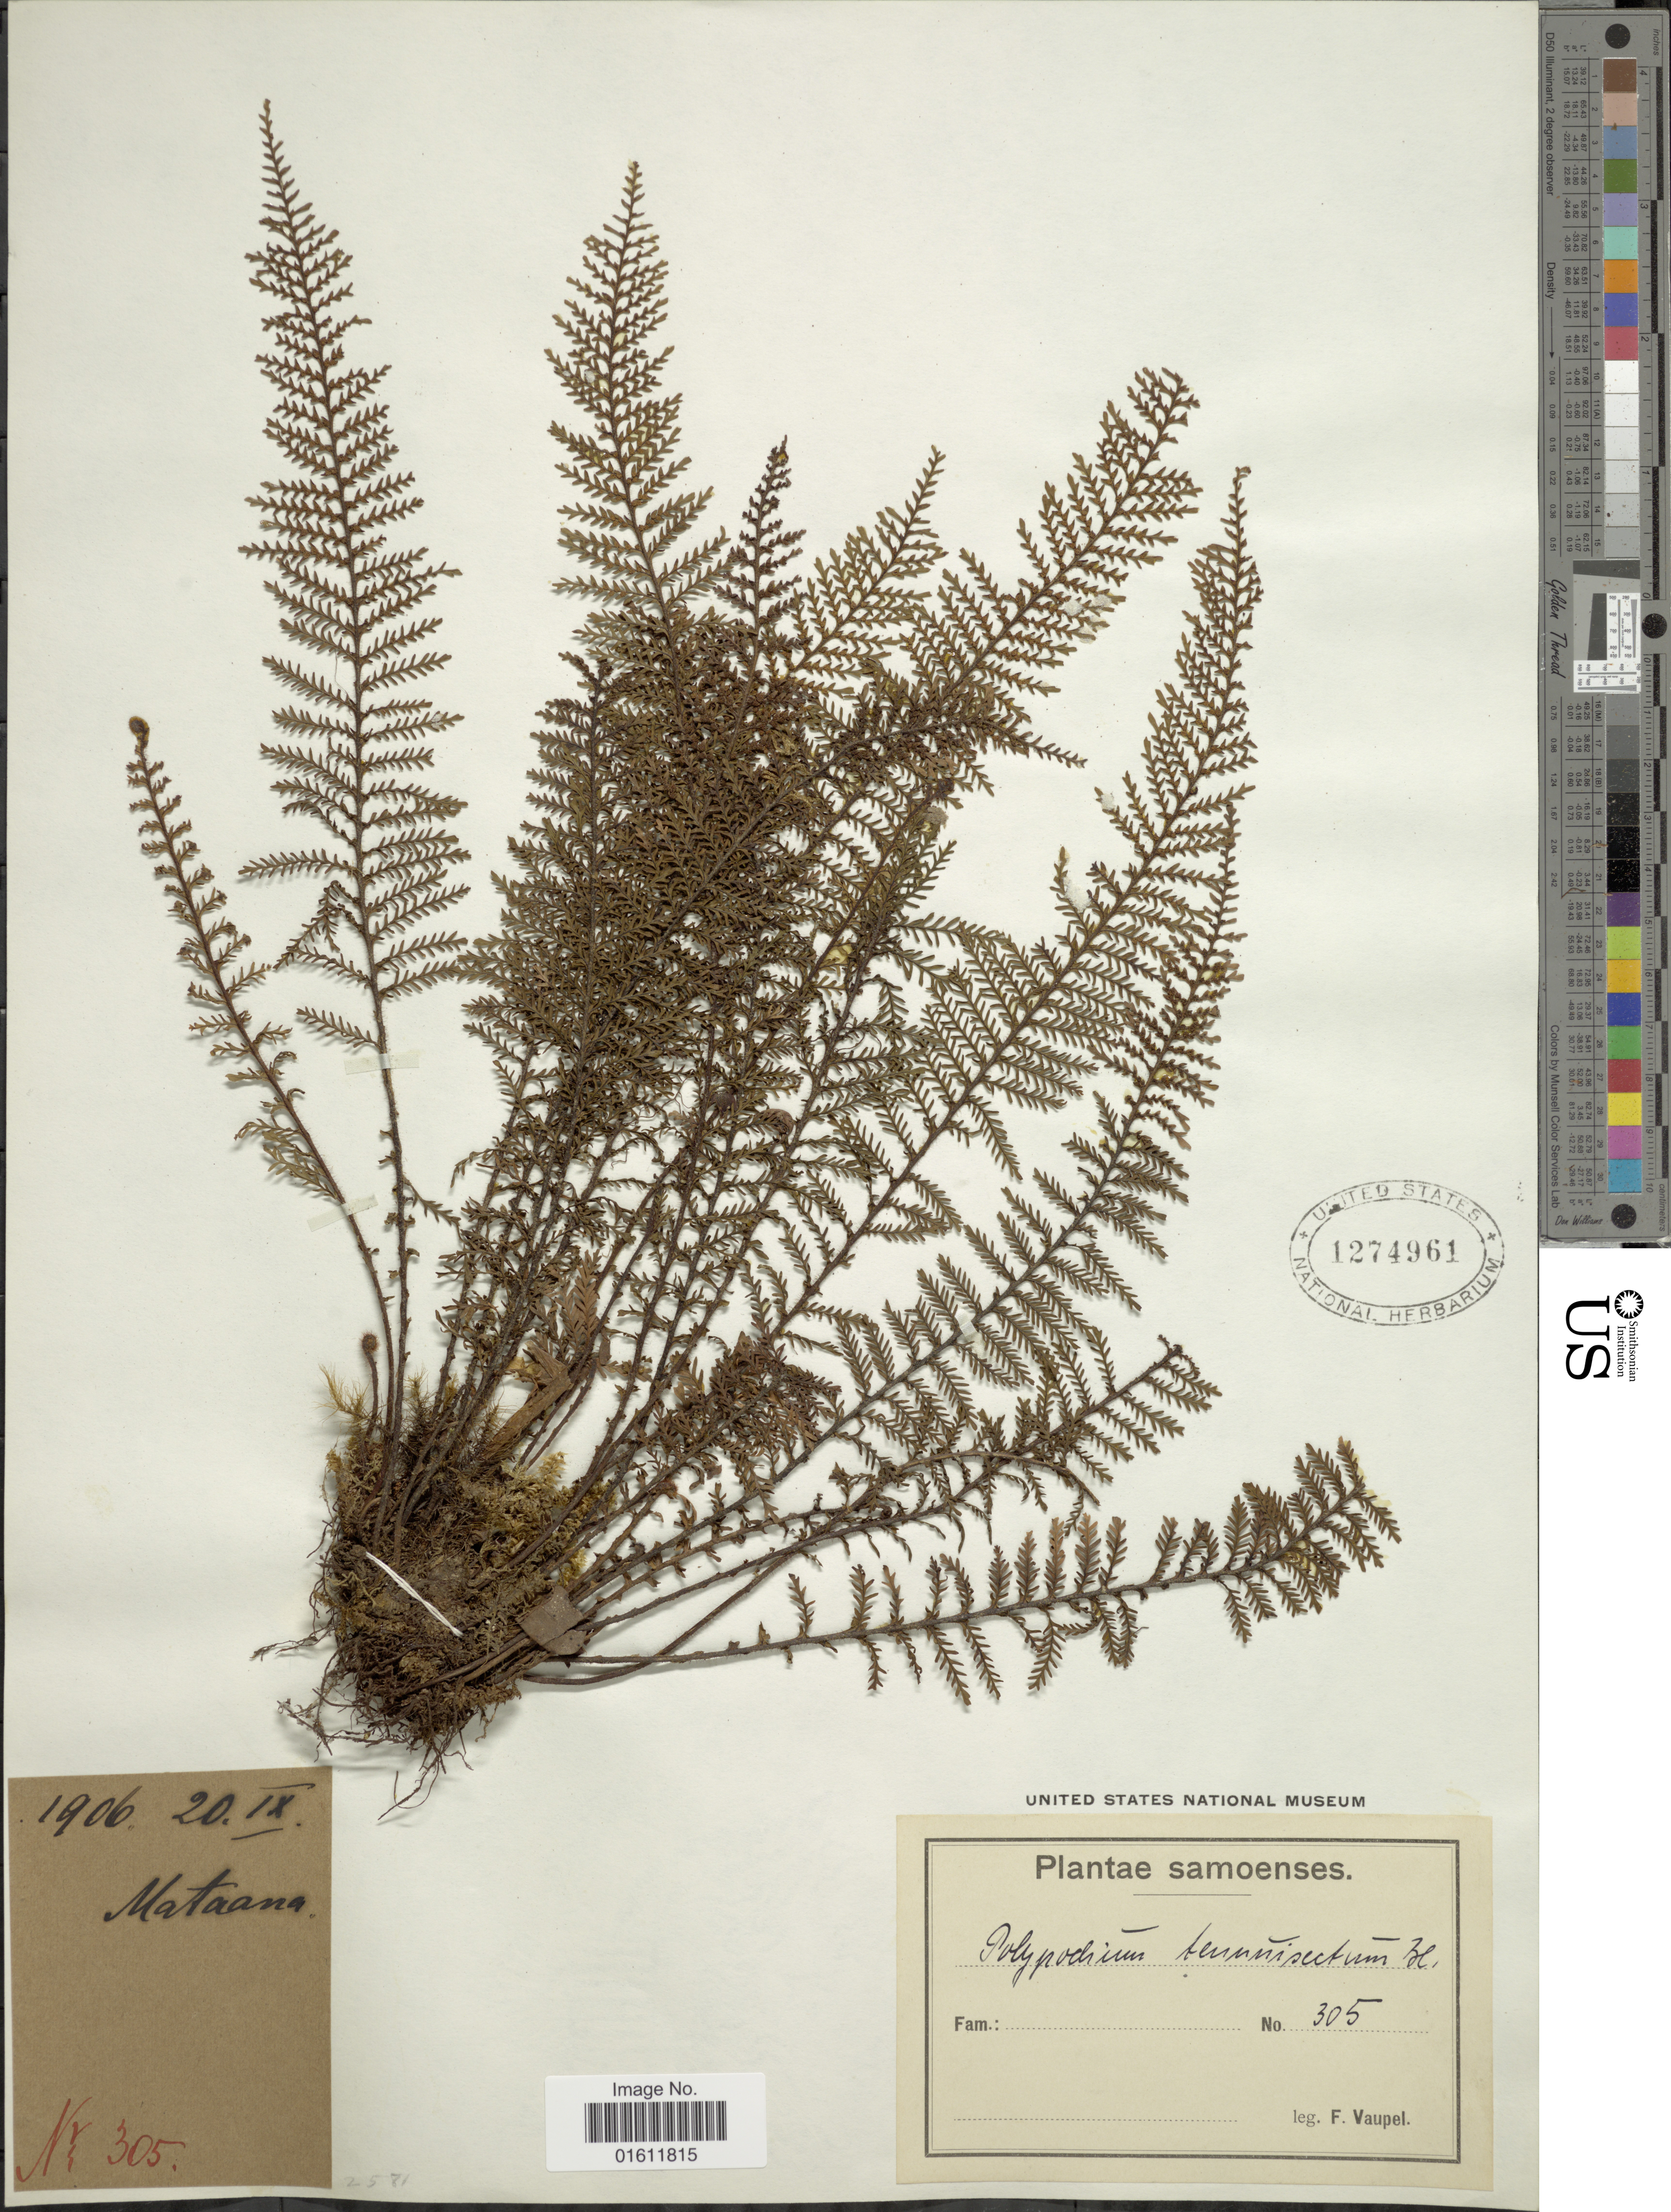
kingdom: Plantae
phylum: Tracheophyta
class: Polypodiopsida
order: Polypodiales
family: Polypodiaceae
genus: Themelium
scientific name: Themelium tenuisectum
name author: (Blume) Parris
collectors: F. Vaupel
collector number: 305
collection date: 1906-09-20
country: Samoa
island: Savaii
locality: Mataana, Samoenses.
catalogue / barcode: US 1274961